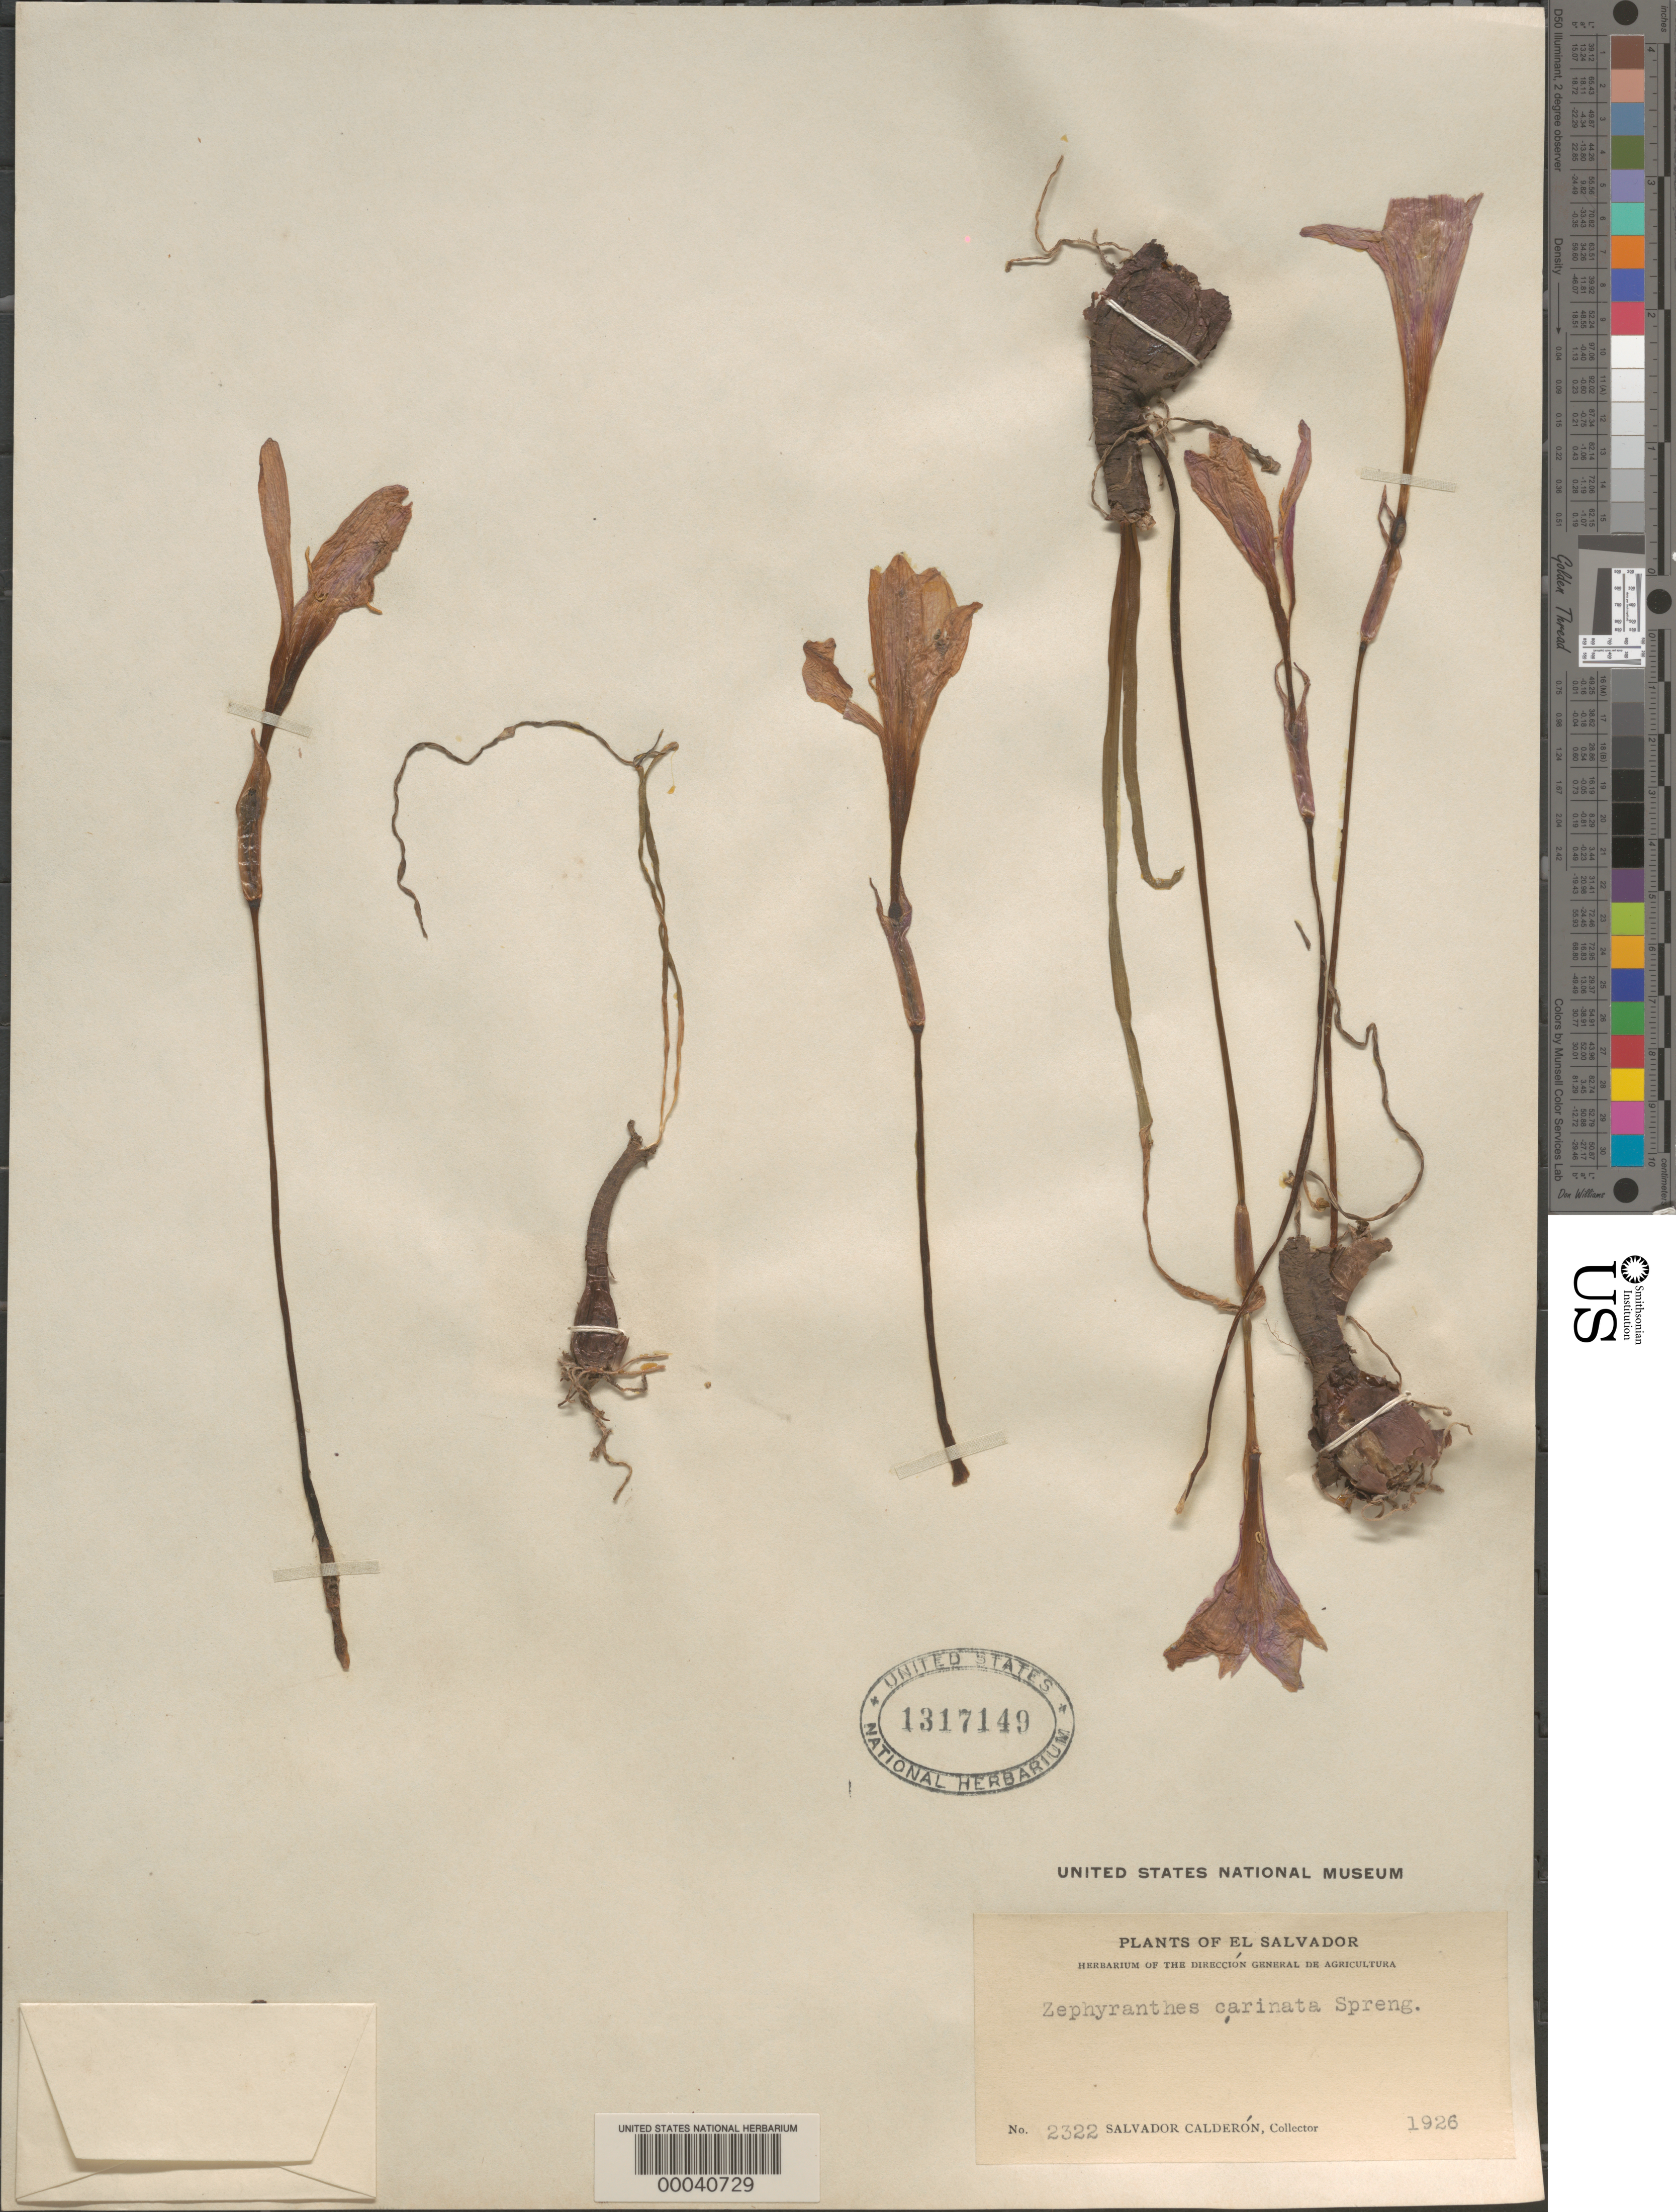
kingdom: Plantae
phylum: Tracheophyta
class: Liliopsida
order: Asparagales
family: Amaryllidaceae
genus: Zephyranthes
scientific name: Zephyranthes carinata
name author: Herb.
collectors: S. Calderón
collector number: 2322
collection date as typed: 1926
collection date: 1926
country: El Salvador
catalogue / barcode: US 1317149